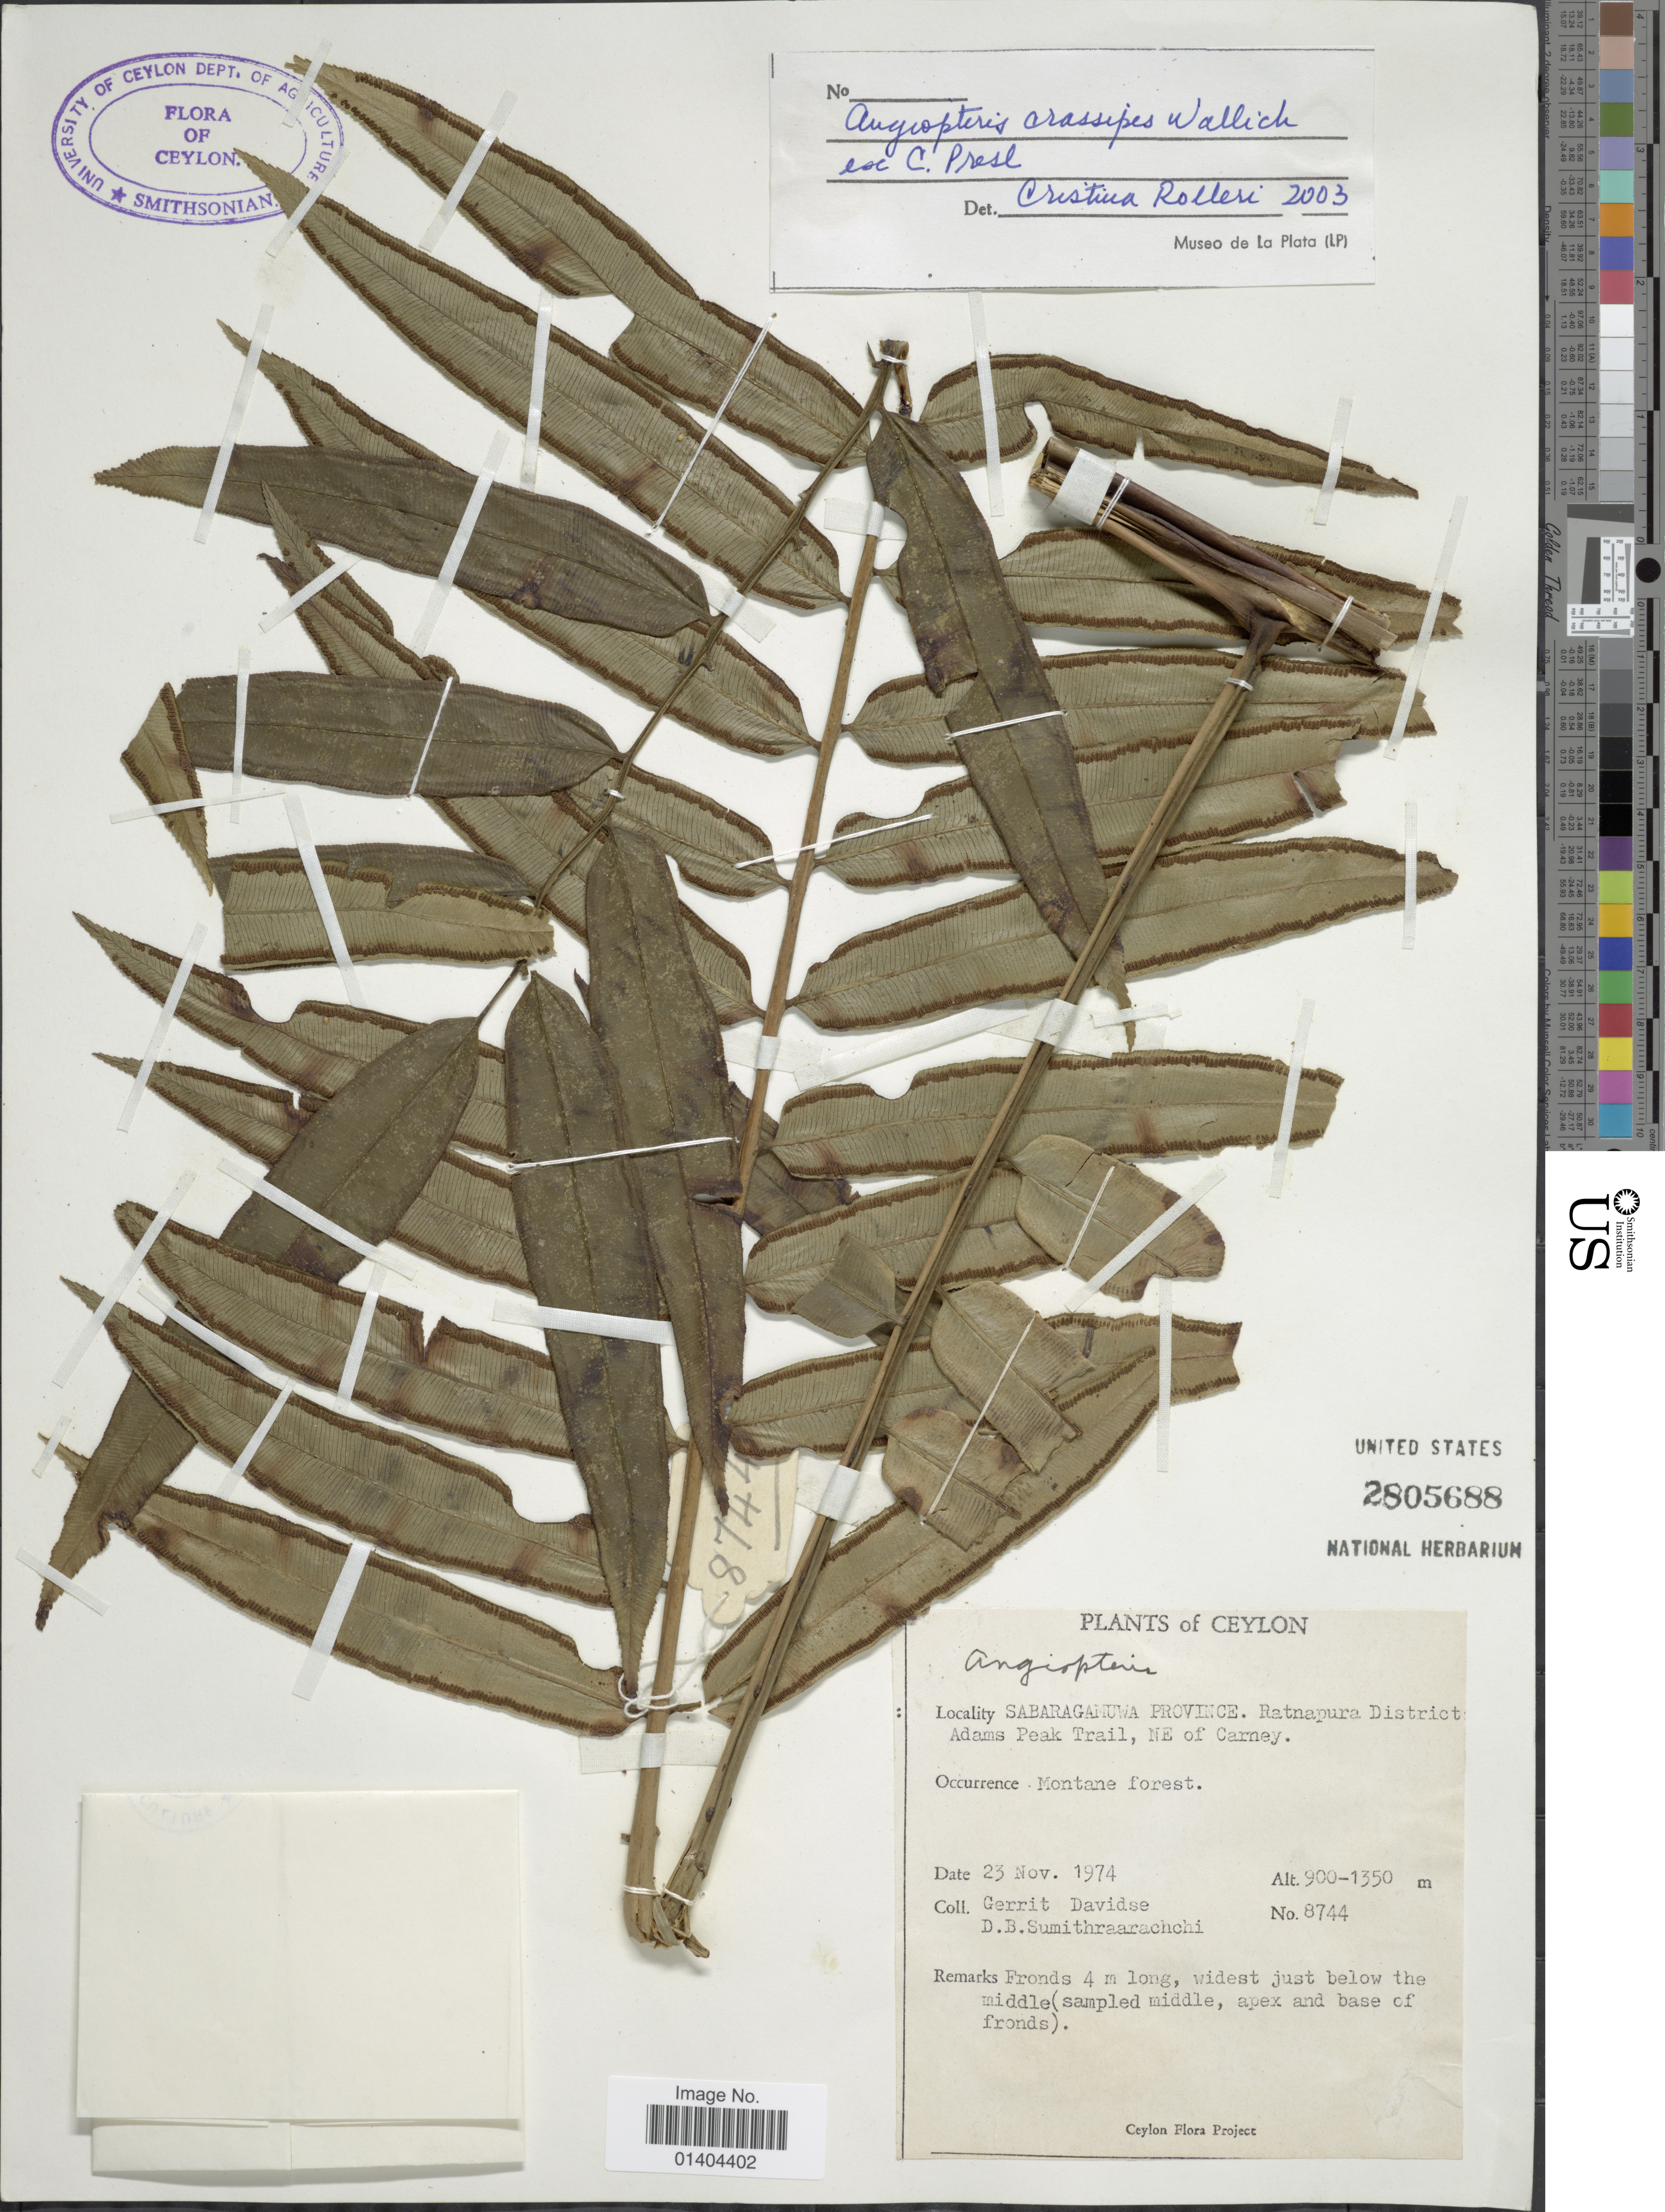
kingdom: Plantae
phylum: Tracheophyta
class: Polypodiopsida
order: Marattiales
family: Marattiaceae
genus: Angiopteris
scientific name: Angiopteris crassipes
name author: Wall. ex C. Presl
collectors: G. Davidse & D. B. Sumithraarachchi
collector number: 8744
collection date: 1974-11-23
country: Sri Lanka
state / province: Sabaragamuwa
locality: Ratnapura District, Adams Peak Trail, NE of Carney, Ceylon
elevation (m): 900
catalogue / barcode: US 2805688